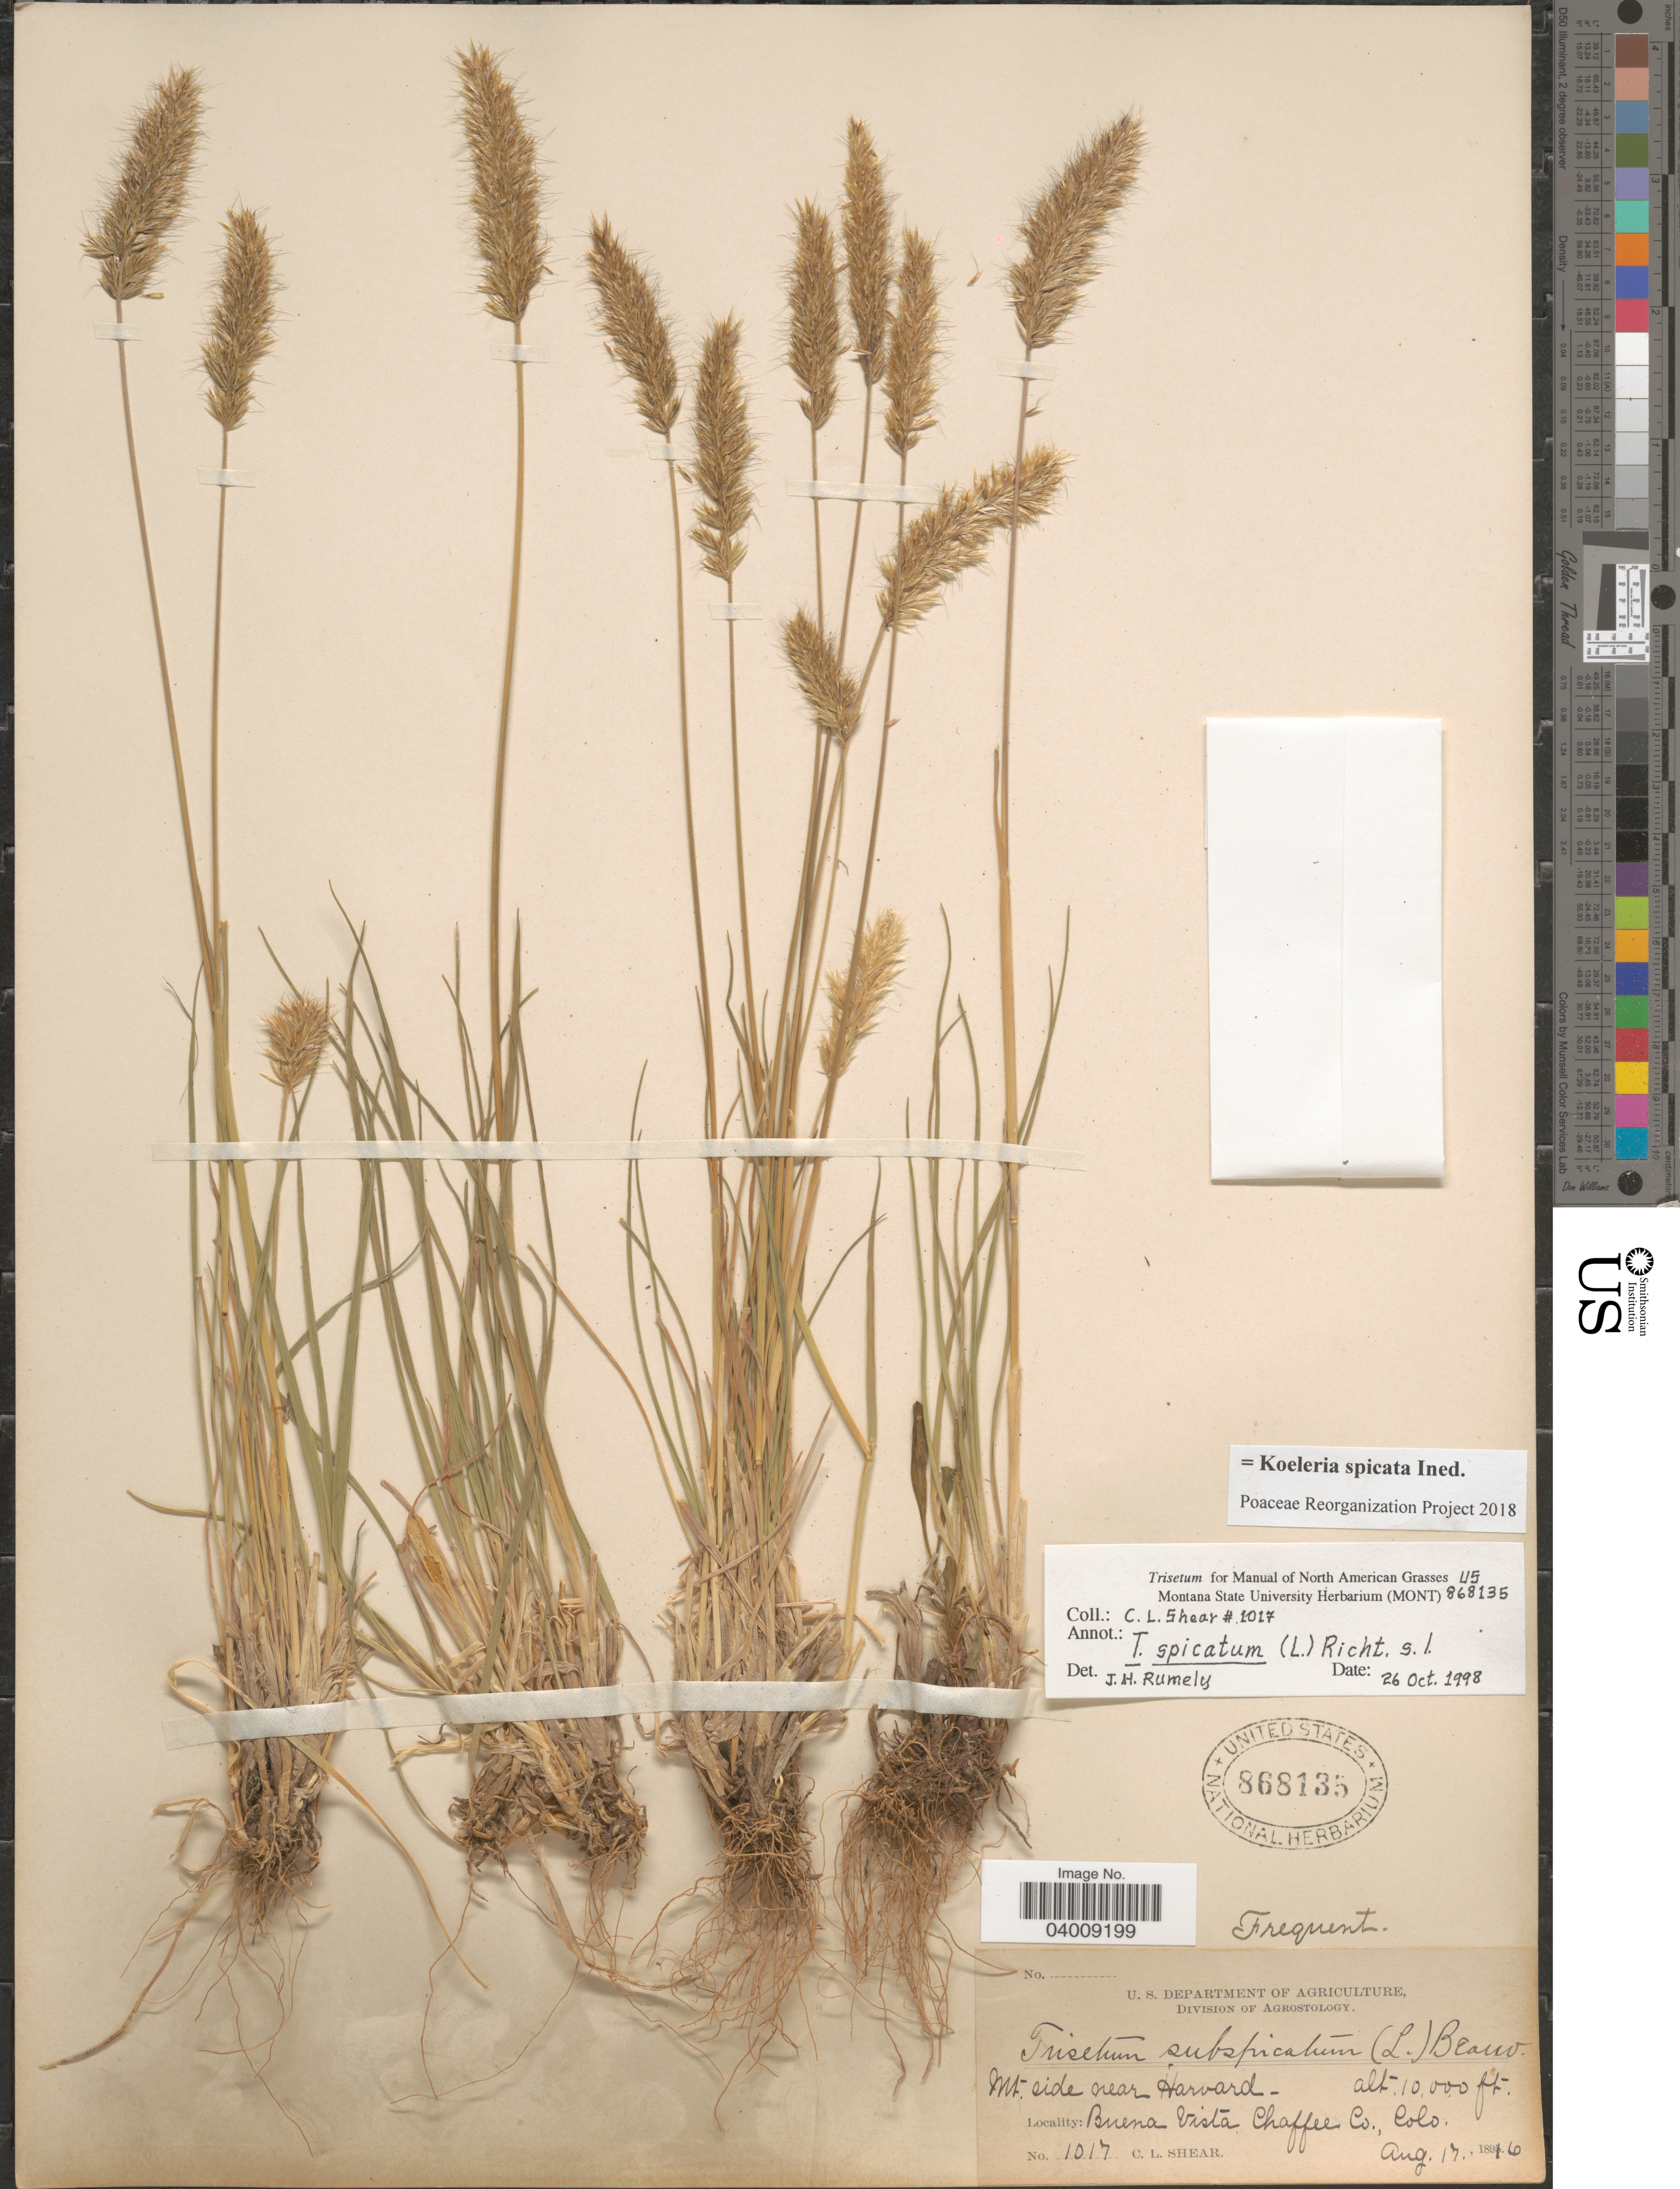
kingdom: Plantae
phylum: Tracheophyta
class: Liliopsida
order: Poales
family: Poaceae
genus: Koeleria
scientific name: Koeleria spicata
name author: (L.) Barberá et al.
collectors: C. L. Shear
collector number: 1017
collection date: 1896-08-17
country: United States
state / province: Colorado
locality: Mt. side near Harvard. Buena Vista, Chaffee Co.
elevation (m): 3048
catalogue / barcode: US 868135